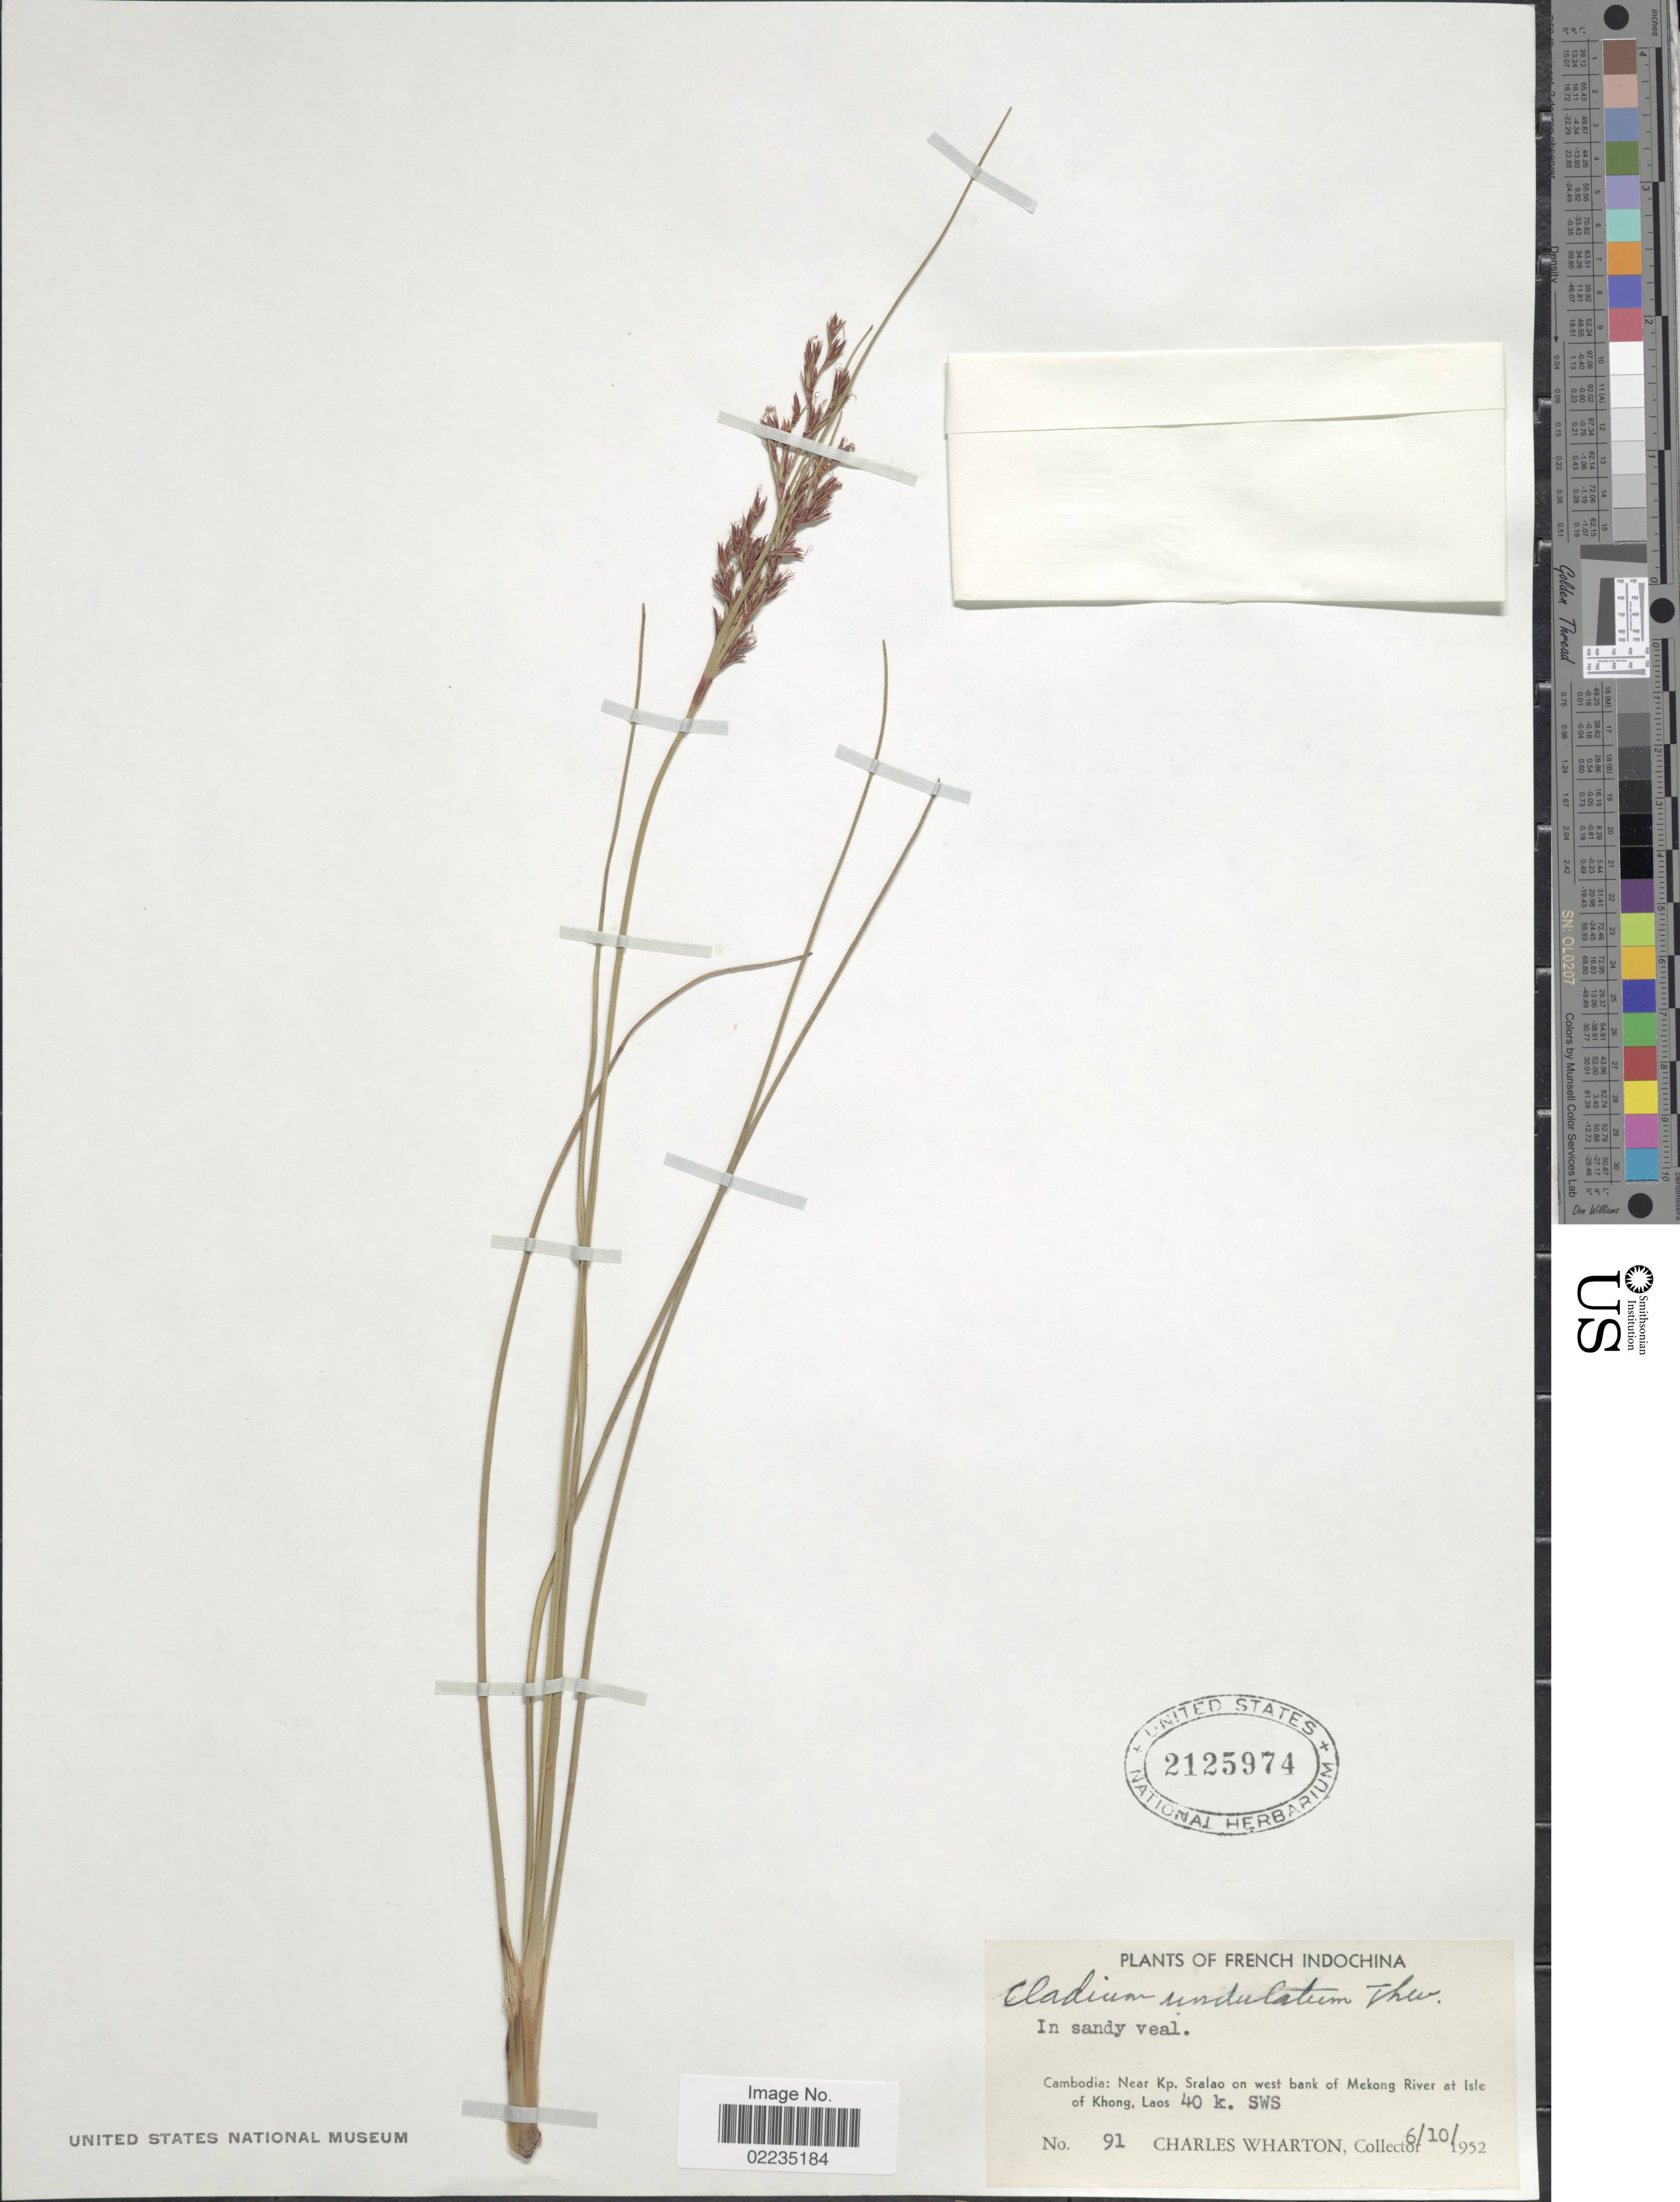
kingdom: Plantae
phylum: Tracheophyta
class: Liliopsida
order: Poales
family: Cyperaceae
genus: Anthelepis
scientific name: Anthelepis undulata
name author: (Thwaites) R.L. Barrett et al.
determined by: Strong, Mark T., (BOT), Smithsonian Institution - National Museum of Natural History (UNITED STATES)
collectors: C. Wharton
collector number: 91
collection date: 1952-10-06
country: Cambodia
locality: French Indochina, Cambodia: Near Kp. Sralao on west bank of Mekong River at Isle of Khong, Laos 40 K. SWS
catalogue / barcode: US 2125974